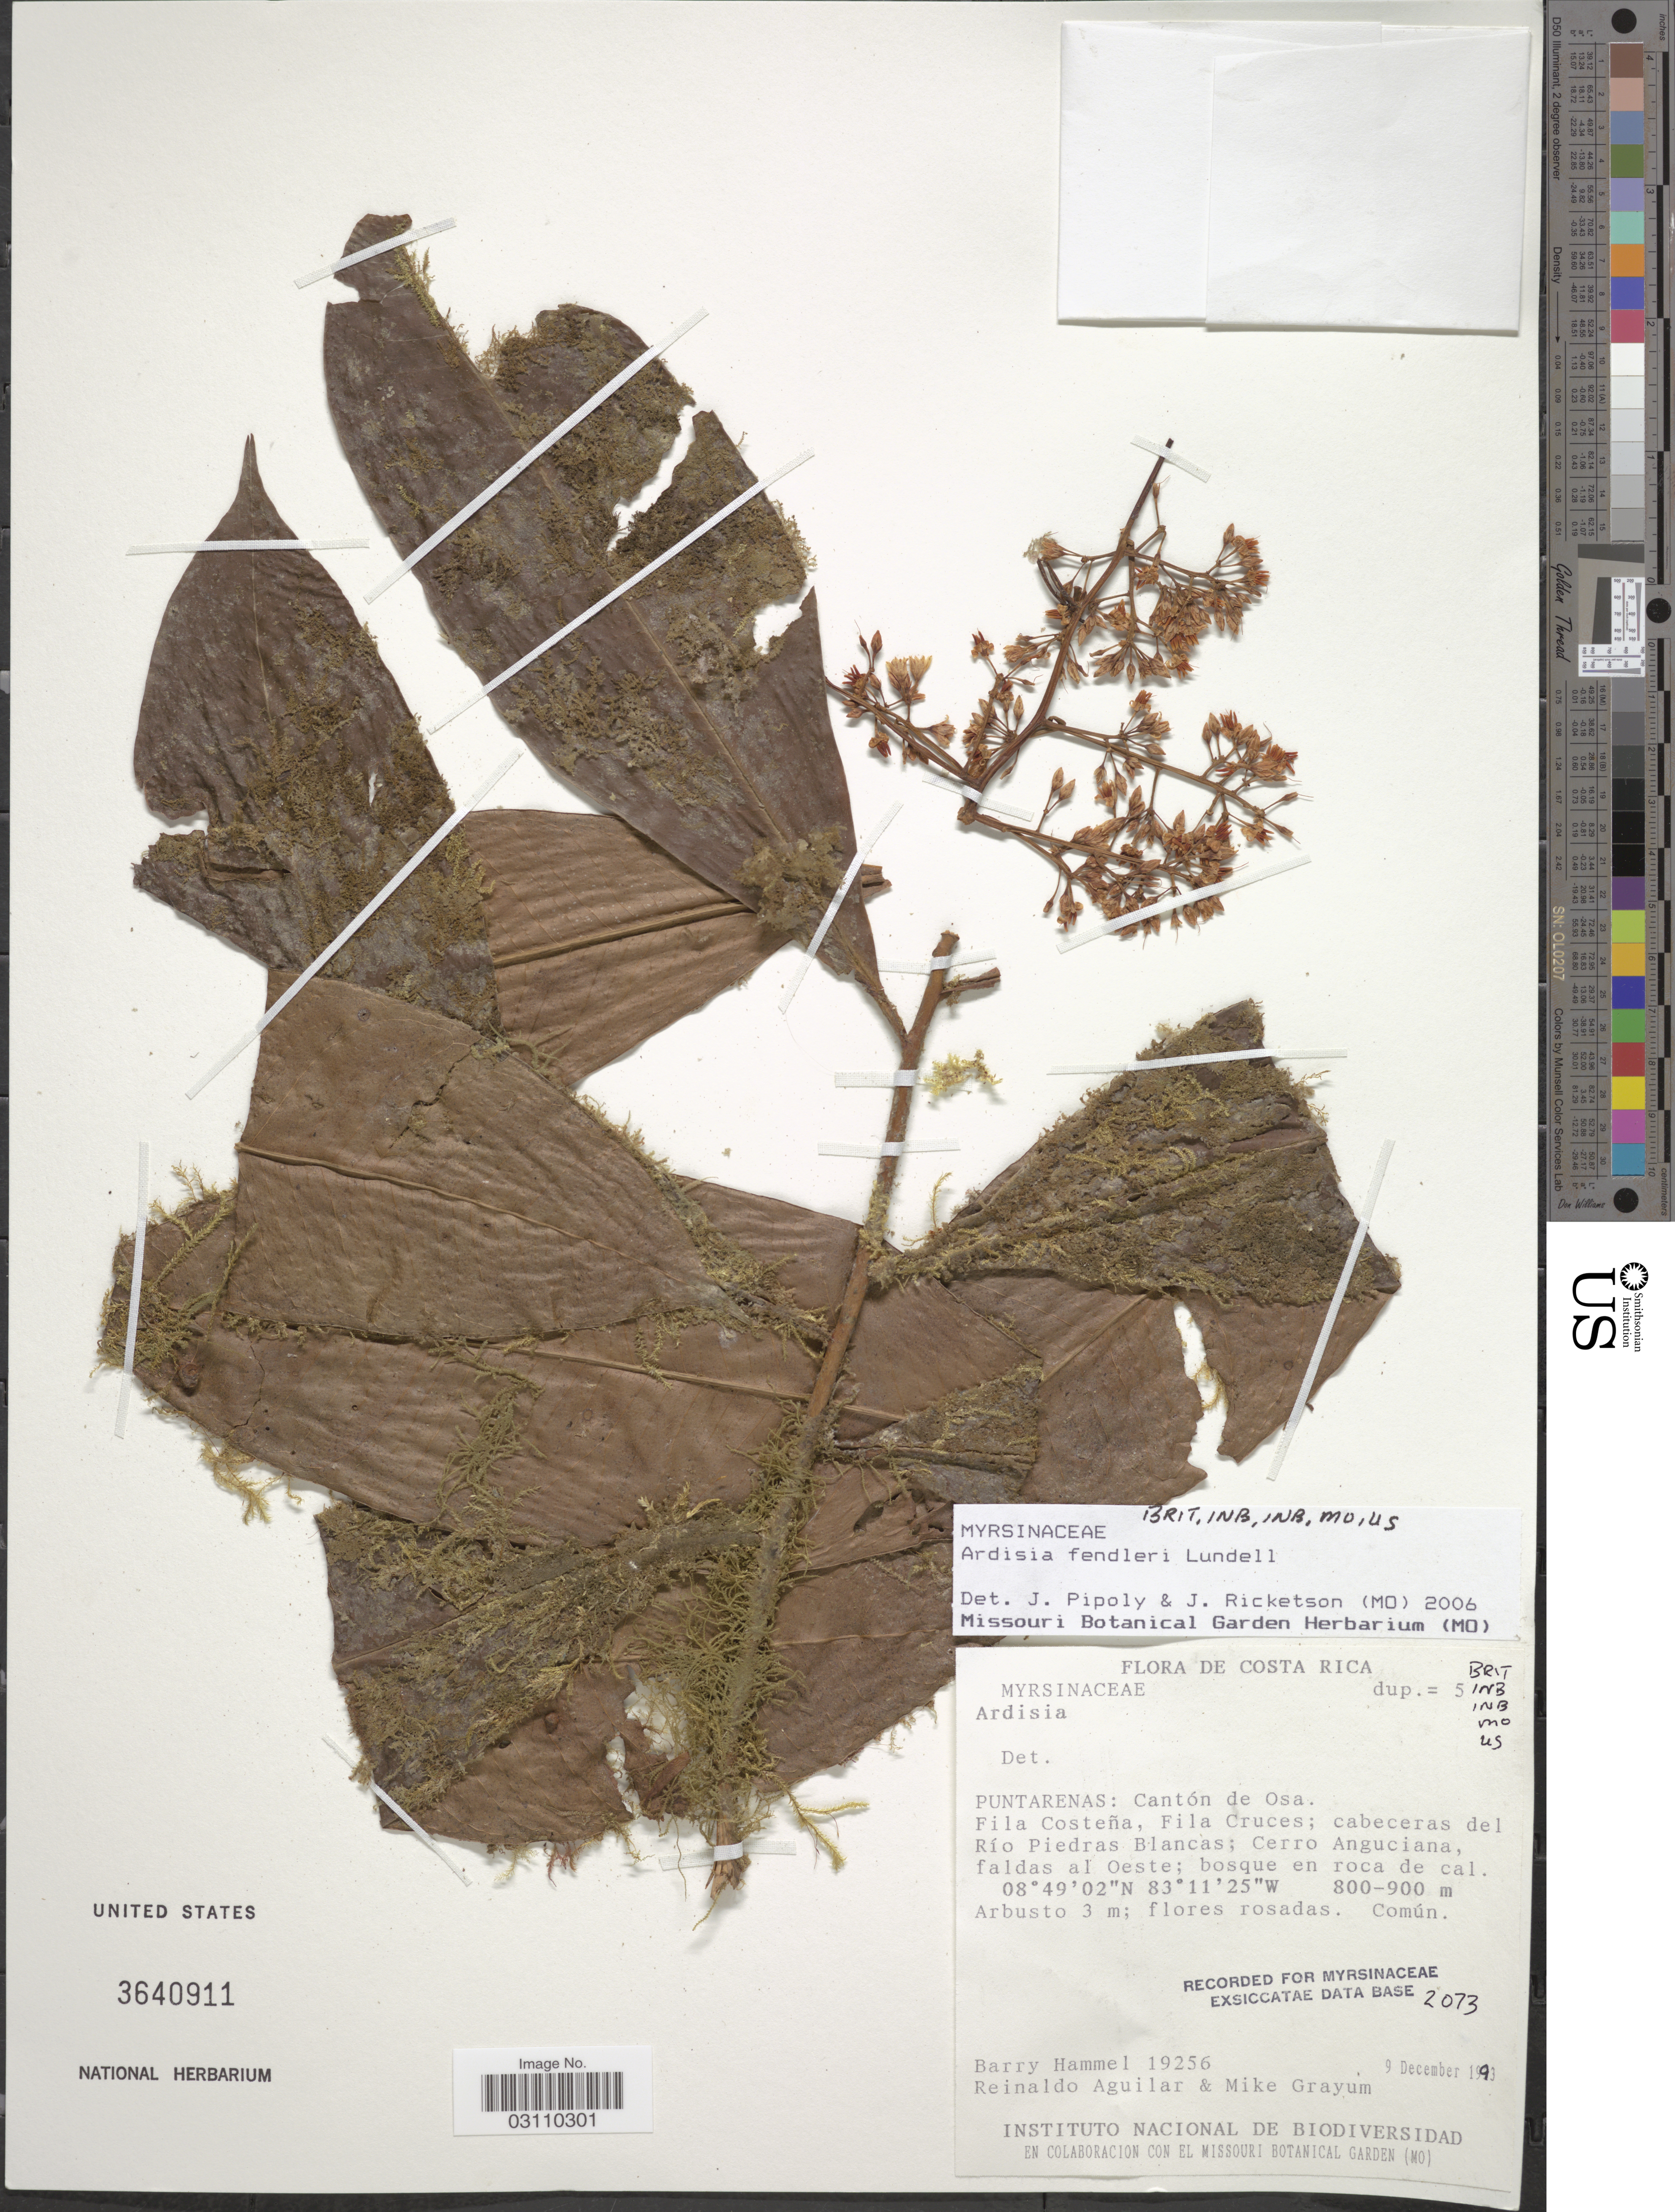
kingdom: Plantae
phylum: Tracheophyta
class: Magnoliopsida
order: Ericales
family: Primulaceae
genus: Ardisia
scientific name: Ardisia fendleri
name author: Lundell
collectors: B. Hammel, R. Aguilar & M. H. Grayum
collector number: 19256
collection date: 1993-12-09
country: Costa Rica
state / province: Puntarenas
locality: Cantón de Osa. Fila Costeña, Fila Cruces; cabeceras del Río Piedras Blancas; Cerro Anguciana, faldas al Oeste.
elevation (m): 800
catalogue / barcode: US 3640911